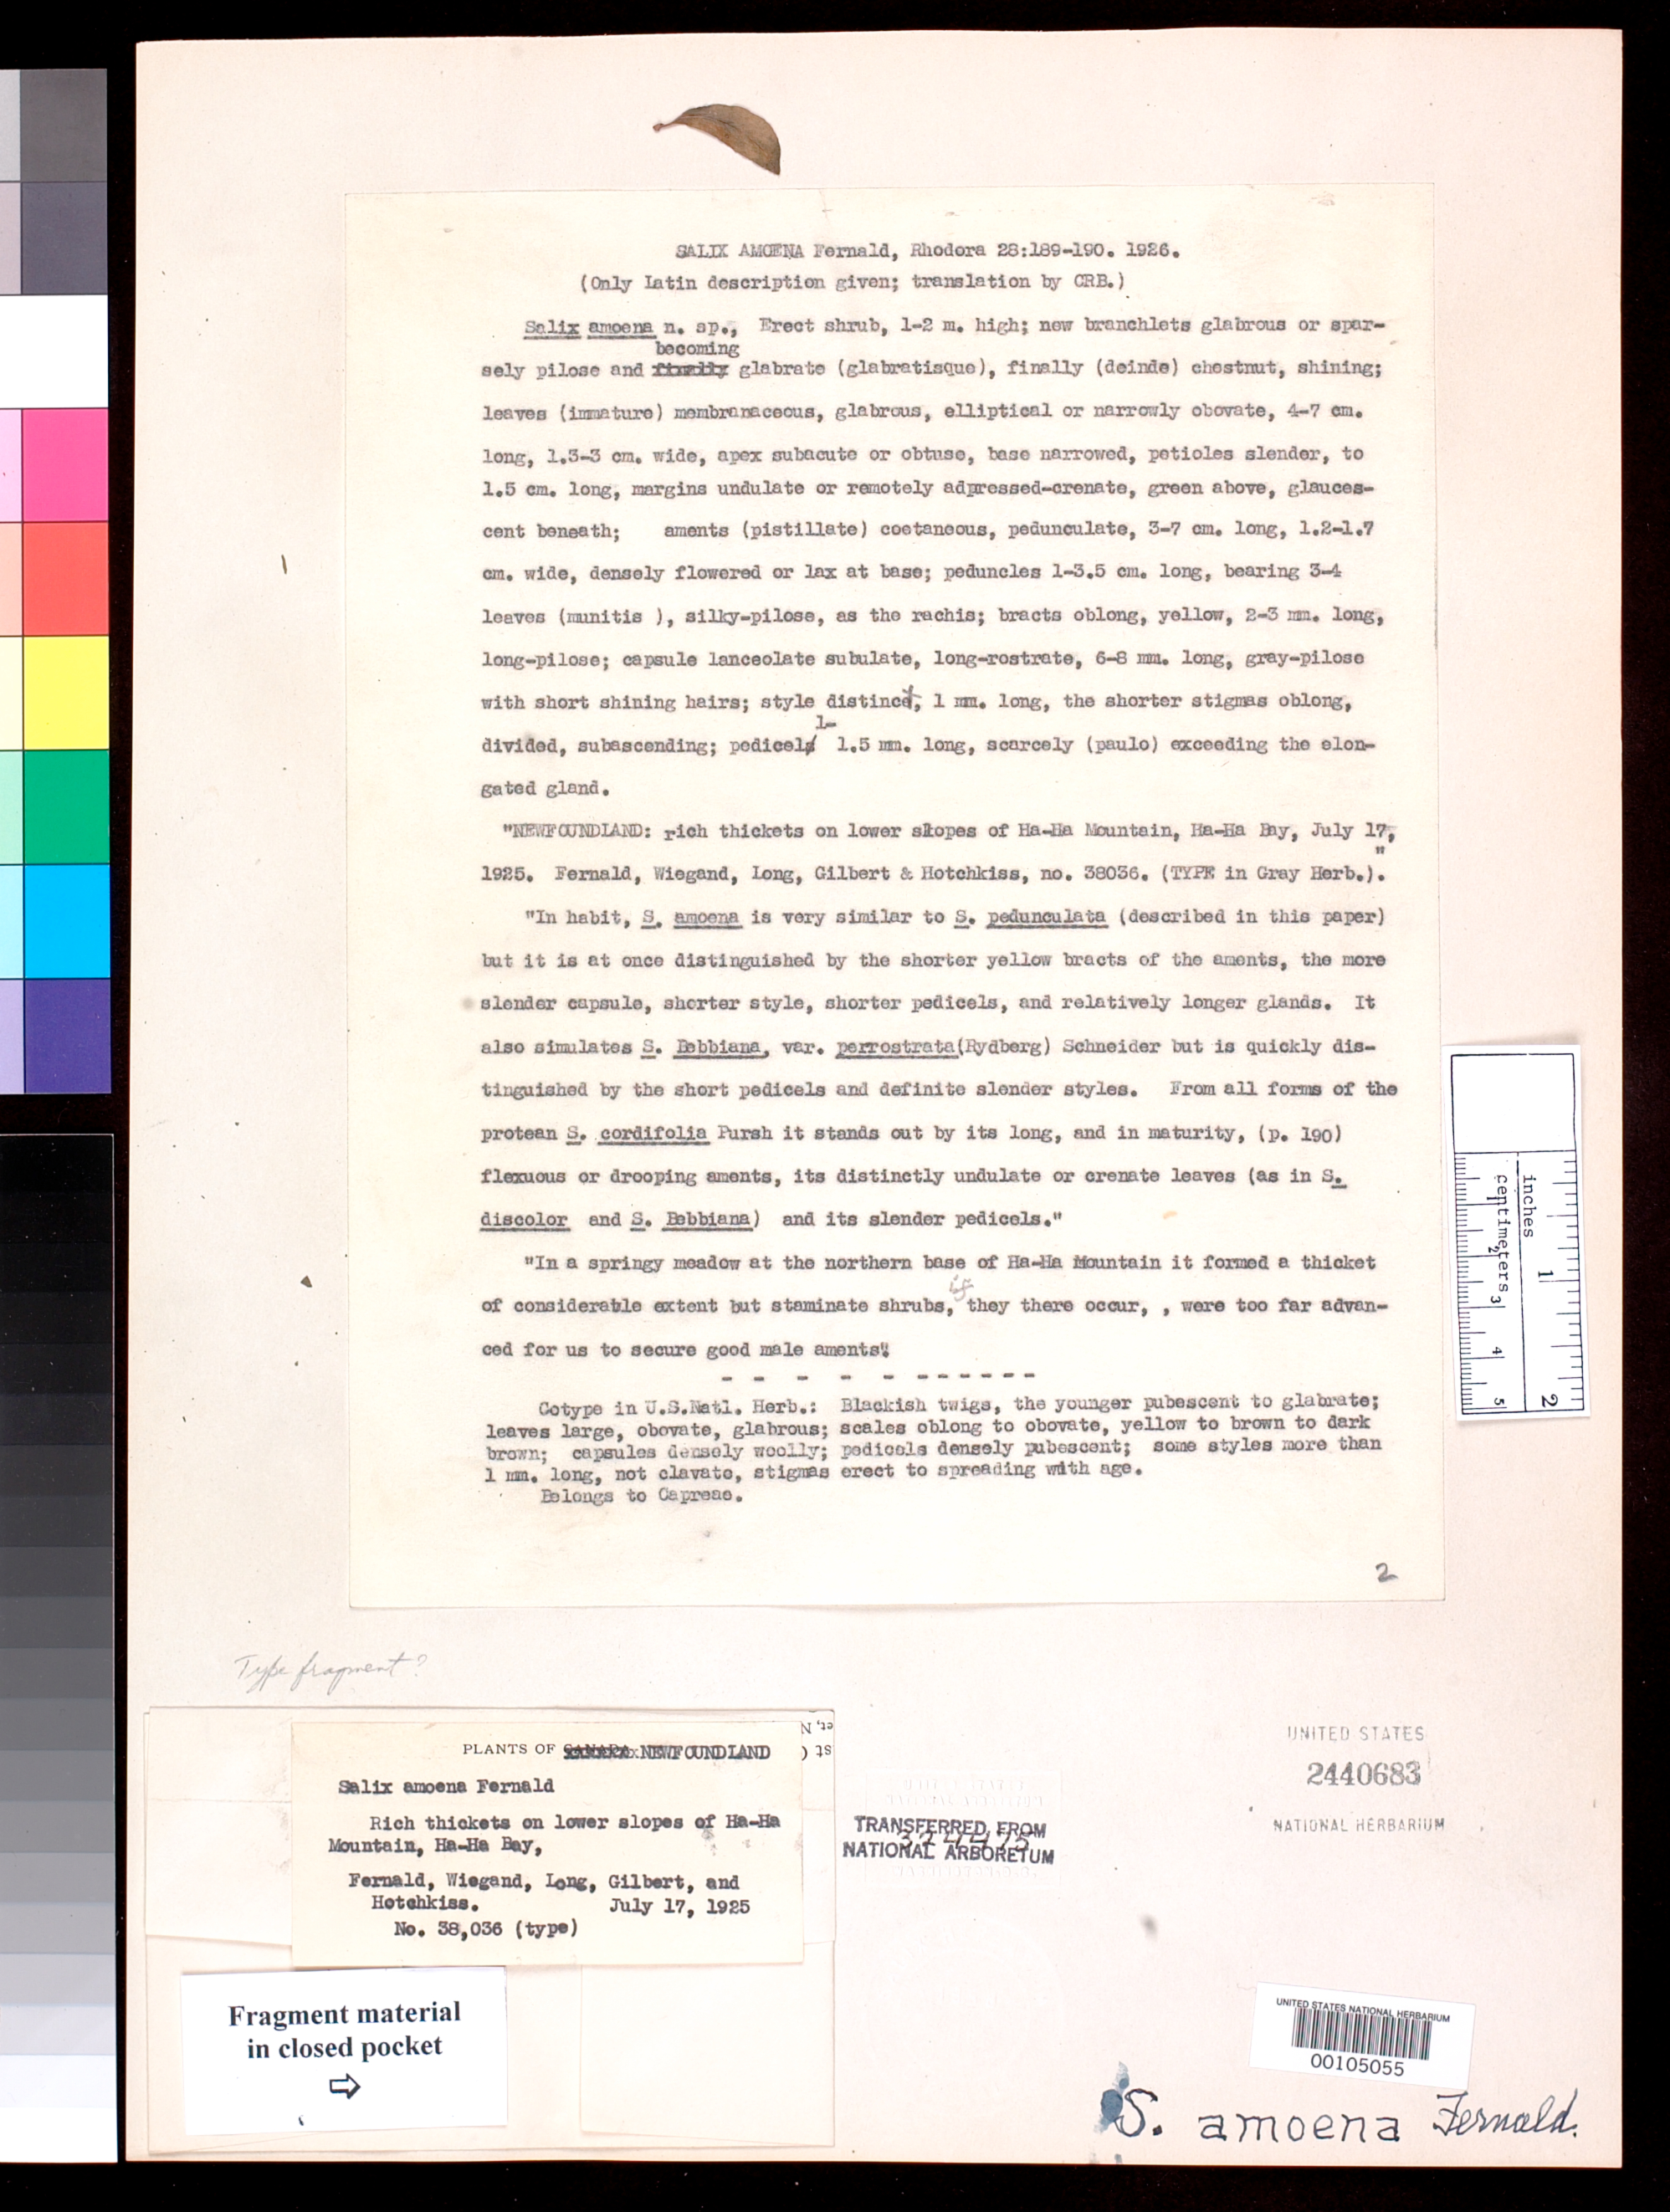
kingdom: Plantae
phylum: Tracheophyta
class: Magnoliopsida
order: Malpighiales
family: Salicaceae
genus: Salix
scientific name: Salix amoena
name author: Fernald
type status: Isotype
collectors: M. L. Fernald, K. M. Wiegand, B. Long, F. A. Gilbert & N. Hotchkiss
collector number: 38036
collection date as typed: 17 Jul 1925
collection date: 1925-07-17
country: Canada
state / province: Newfoundland and Labrador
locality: Ha-ha Mountain.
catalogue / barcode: US 2440683